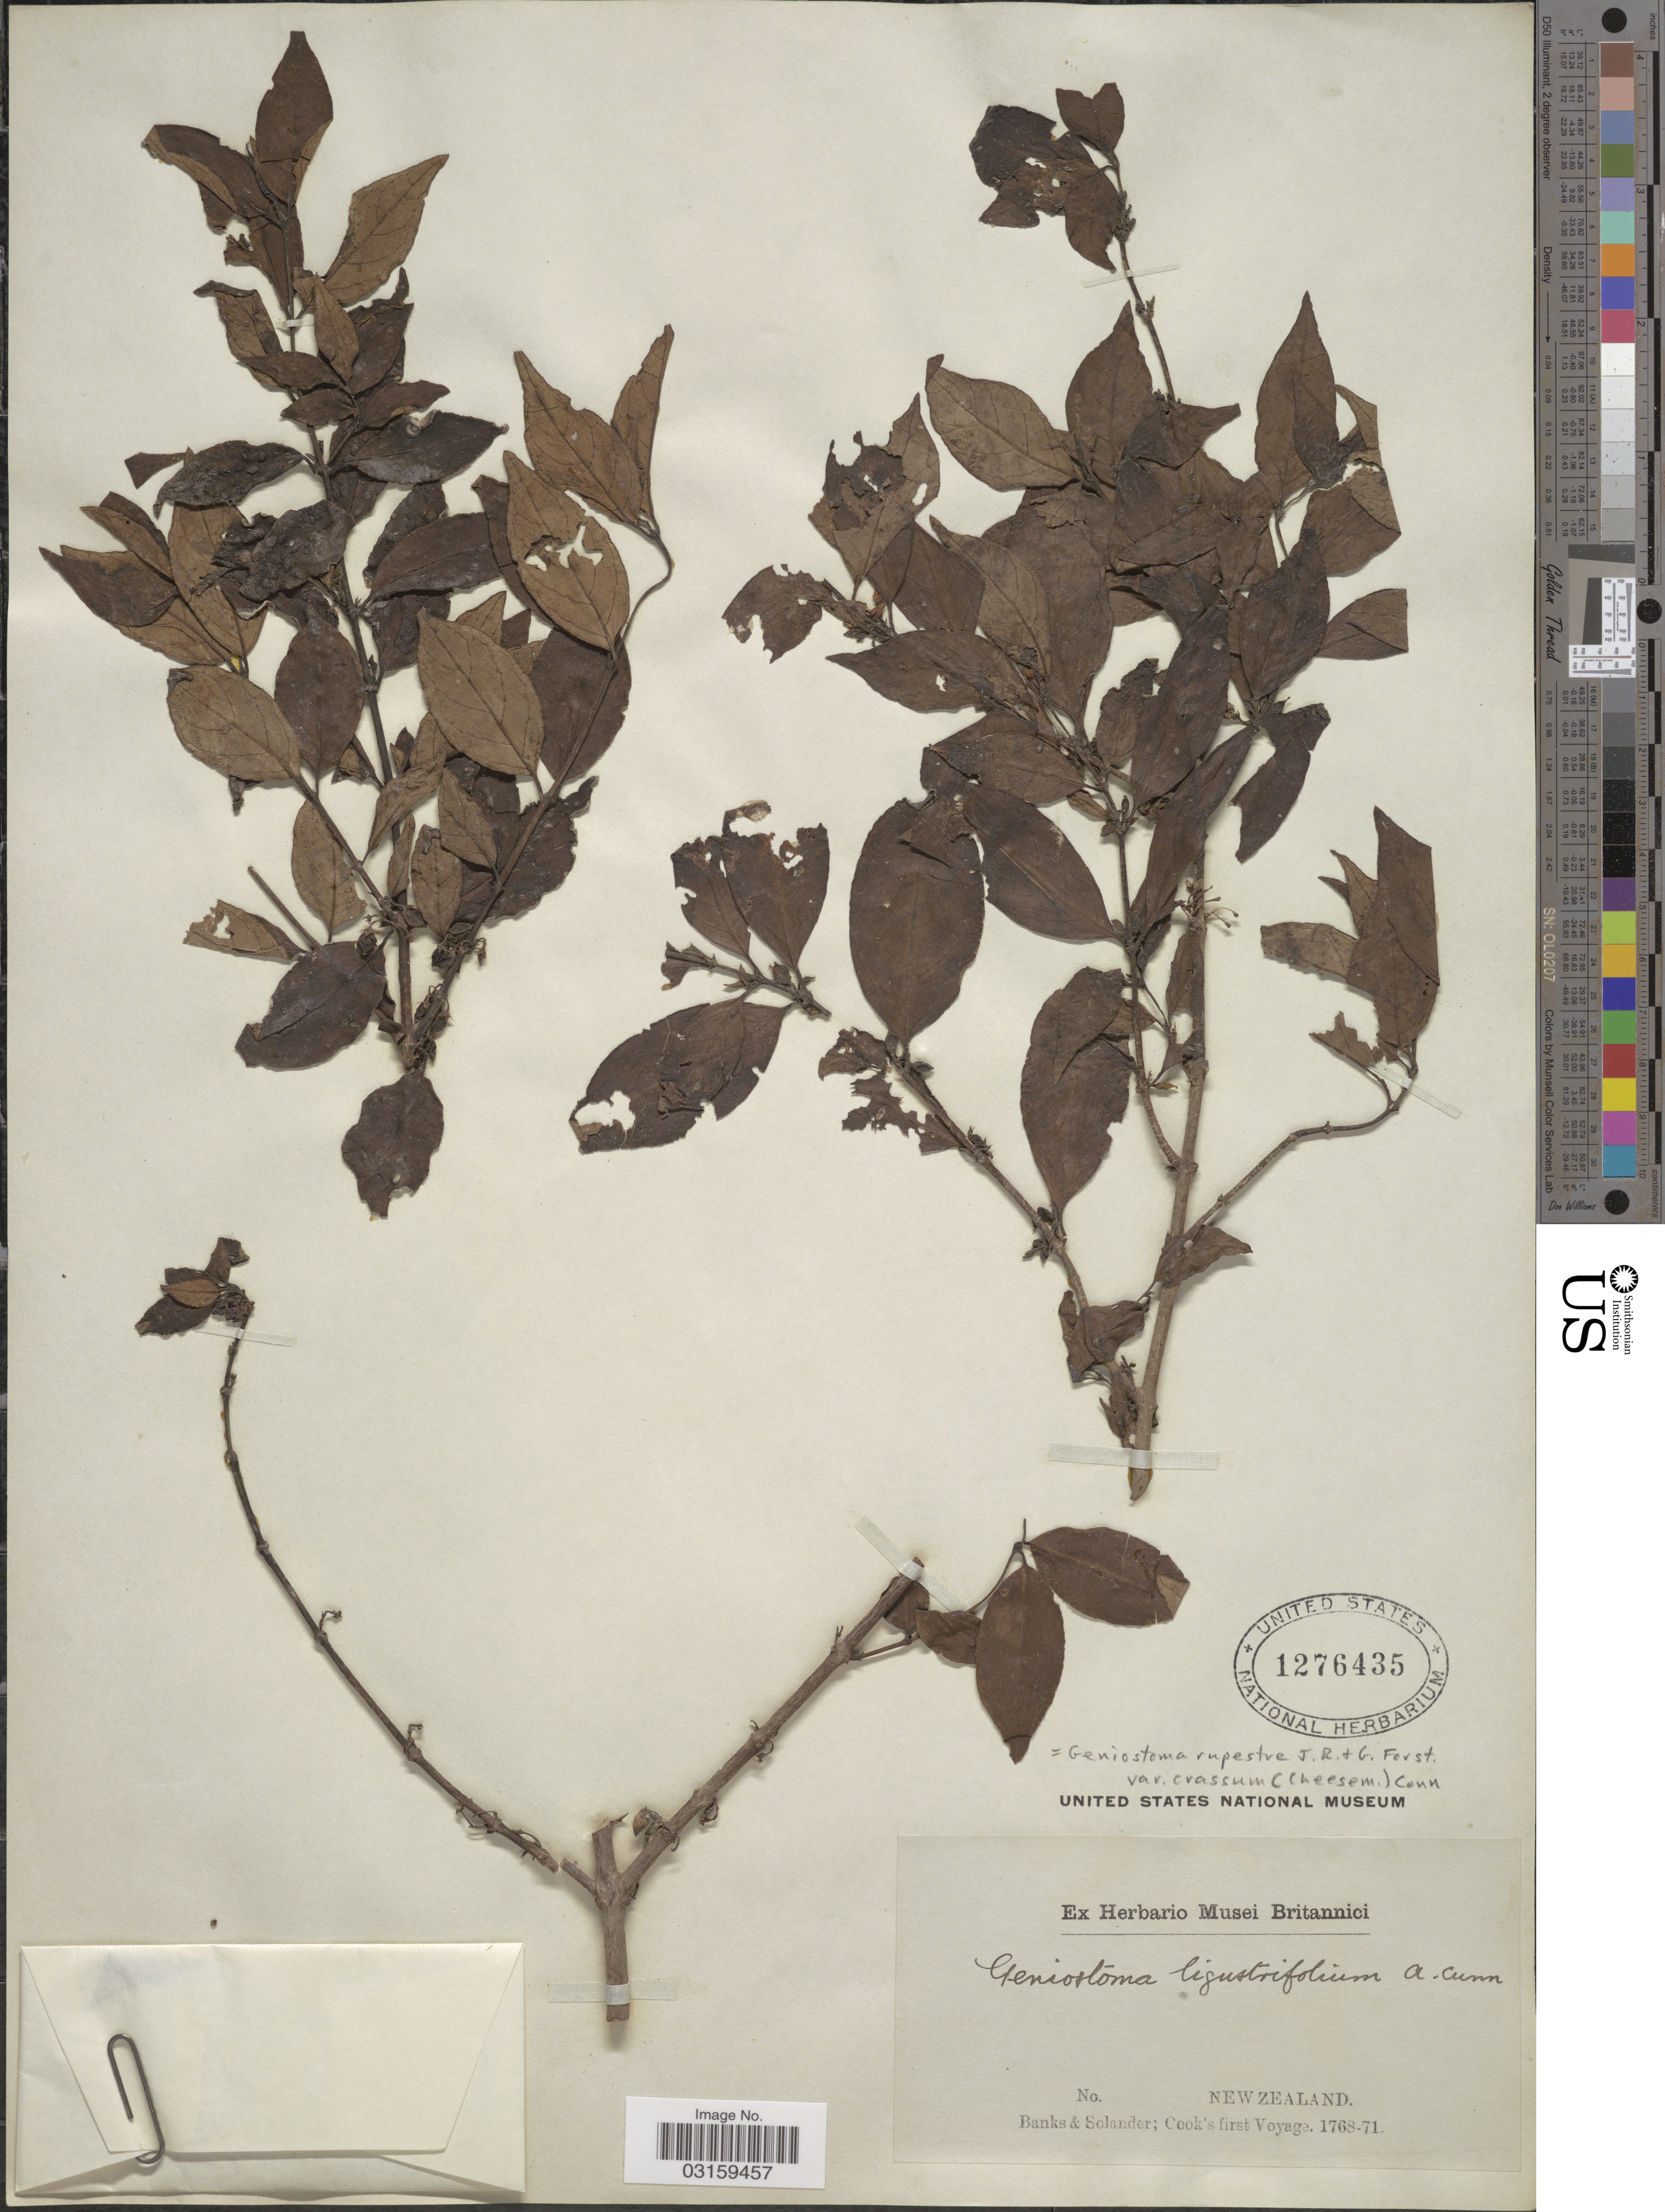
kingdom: Plantae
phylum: Tracheophyta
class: Magnoliopsida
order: Gentianales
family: Loganiaceae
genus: Geniostoma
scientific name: Geniostoma rupestre var. crassum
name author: J.R. Forst. & G. Forst.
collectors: -- Banks & -- Solander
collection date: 1768/1771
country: New Zealand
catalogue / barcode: US 1276435